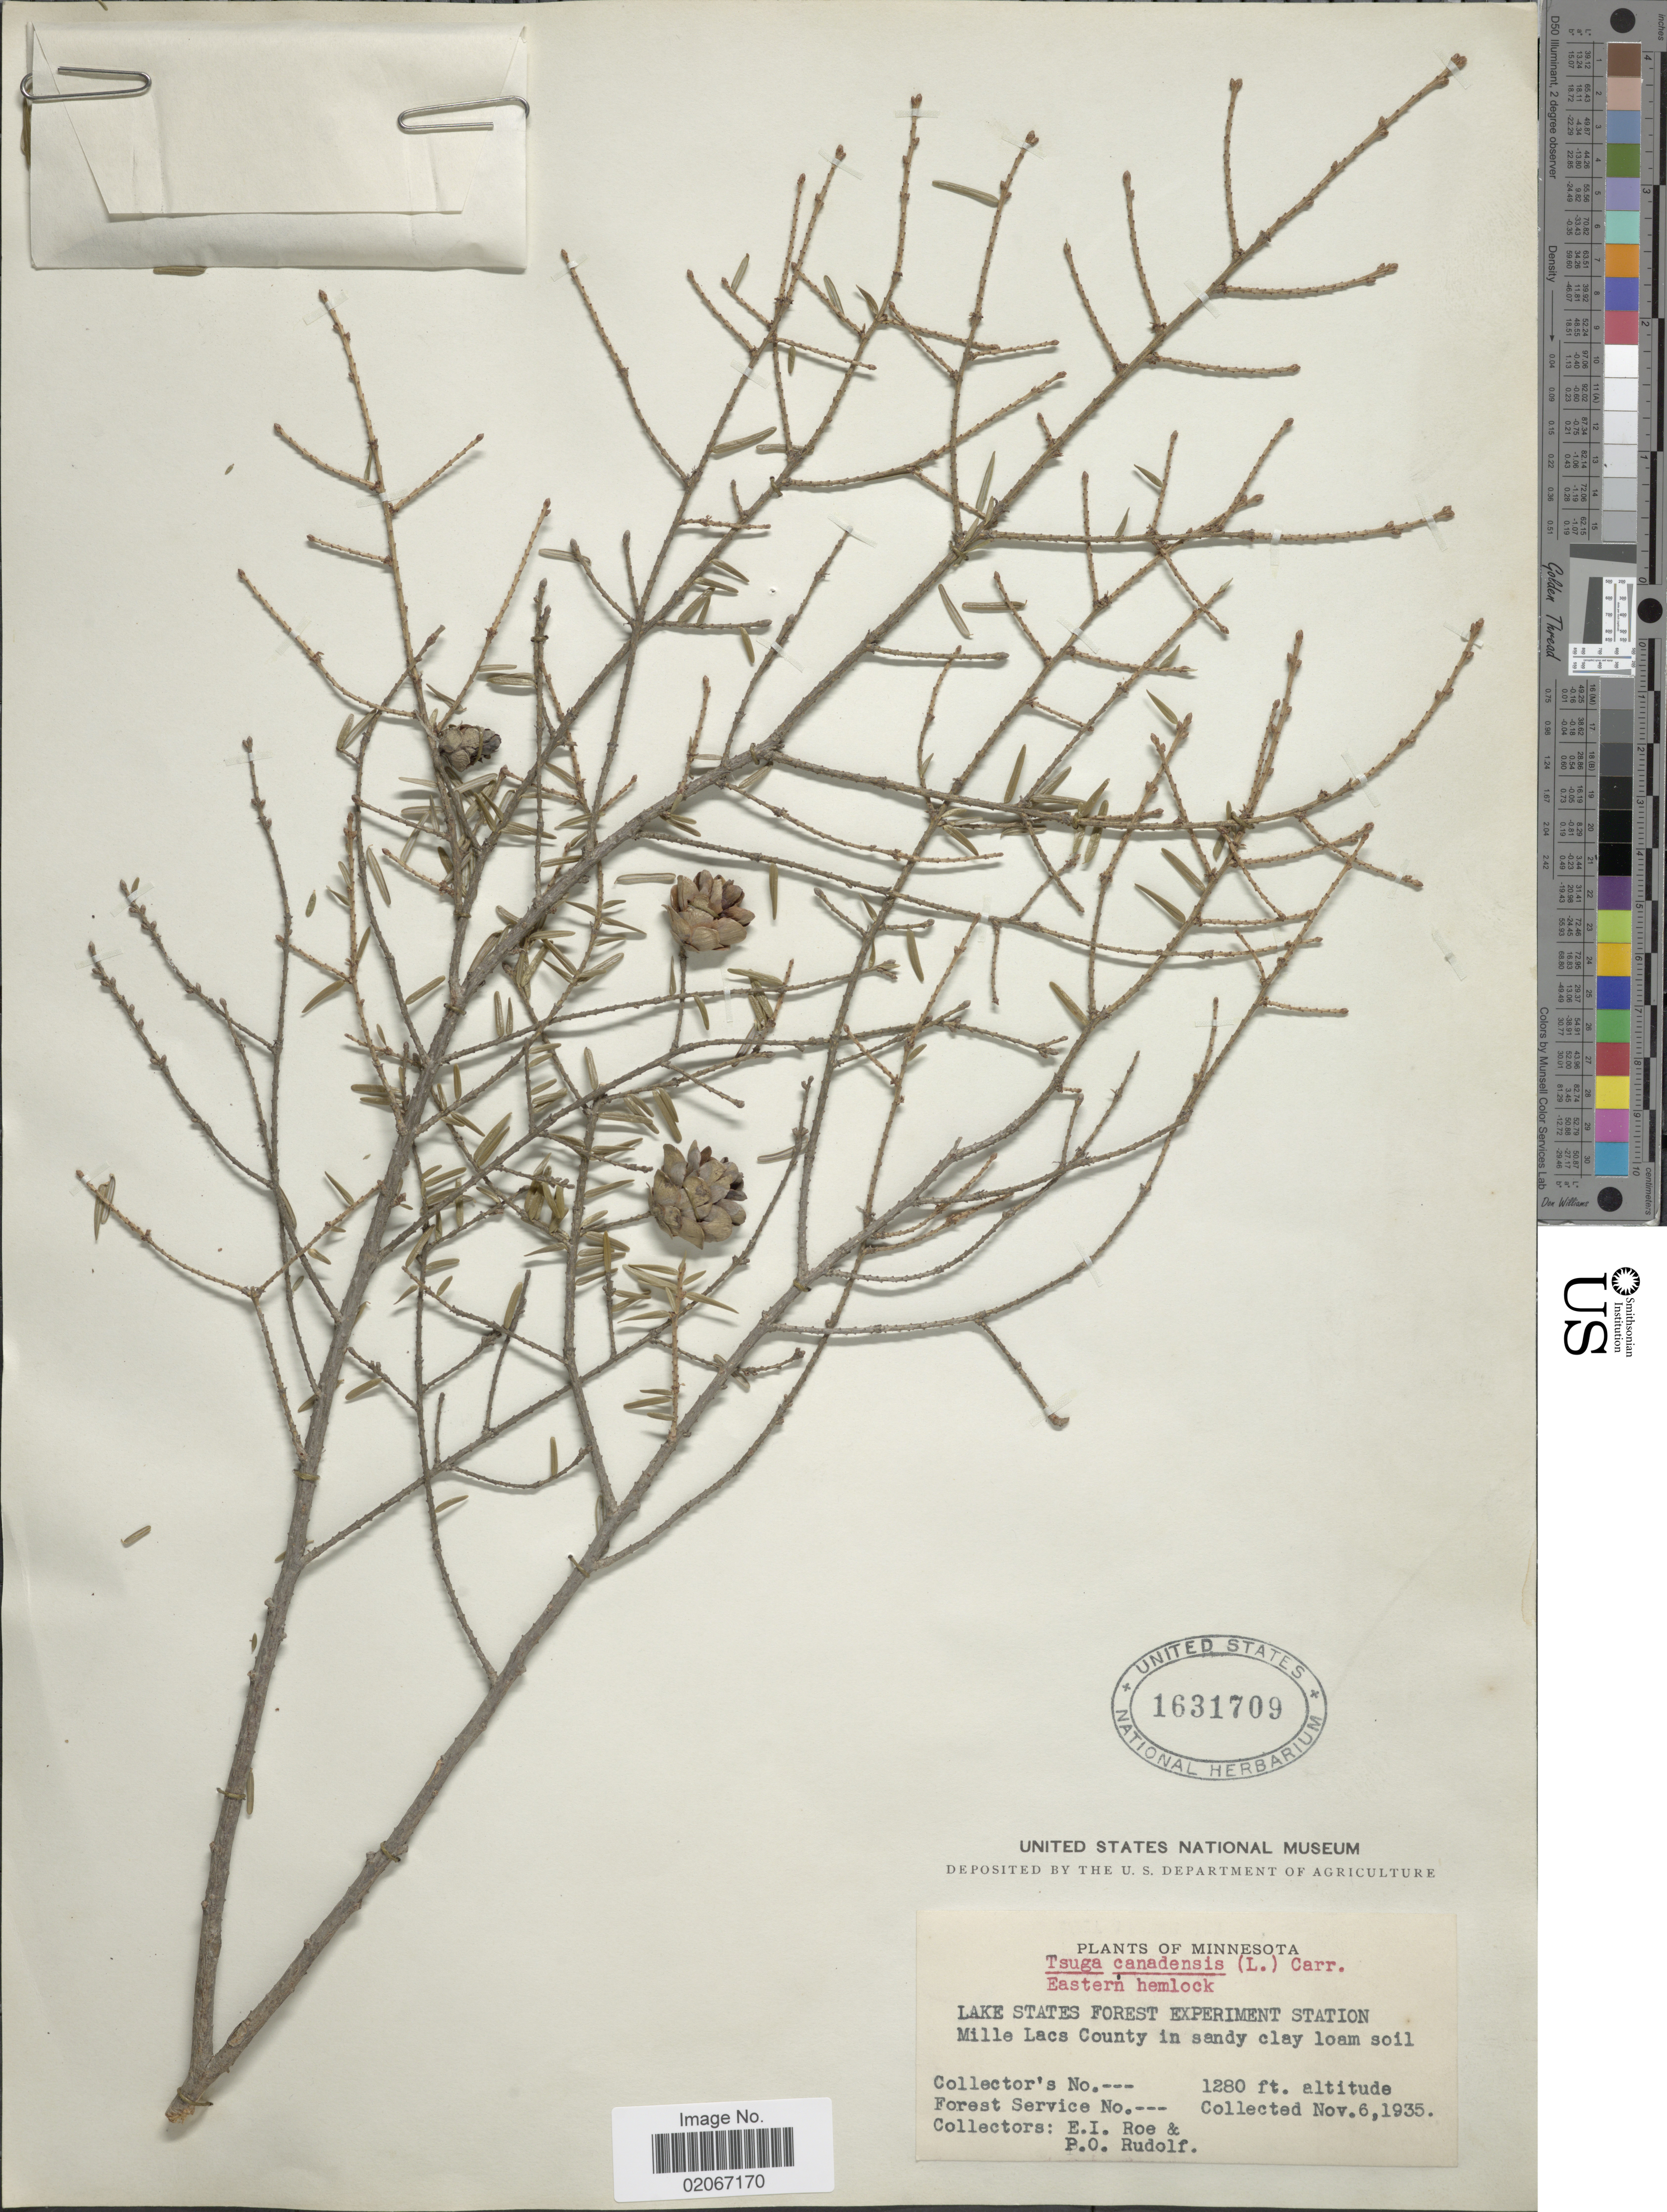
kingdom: Plantae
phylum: Tracheophyta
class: Pinopsida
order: Pinales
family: Pinaceae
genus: Tsuga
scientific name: Tsuga canadensis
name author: (L.) Carrière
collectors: E. Roe & P. Rudolf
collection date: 1935-11-06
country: United States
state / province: Minnesota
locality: Lake States Forest Experiment Station, Mille Lacs County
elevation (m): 390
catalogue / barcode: US 1631709